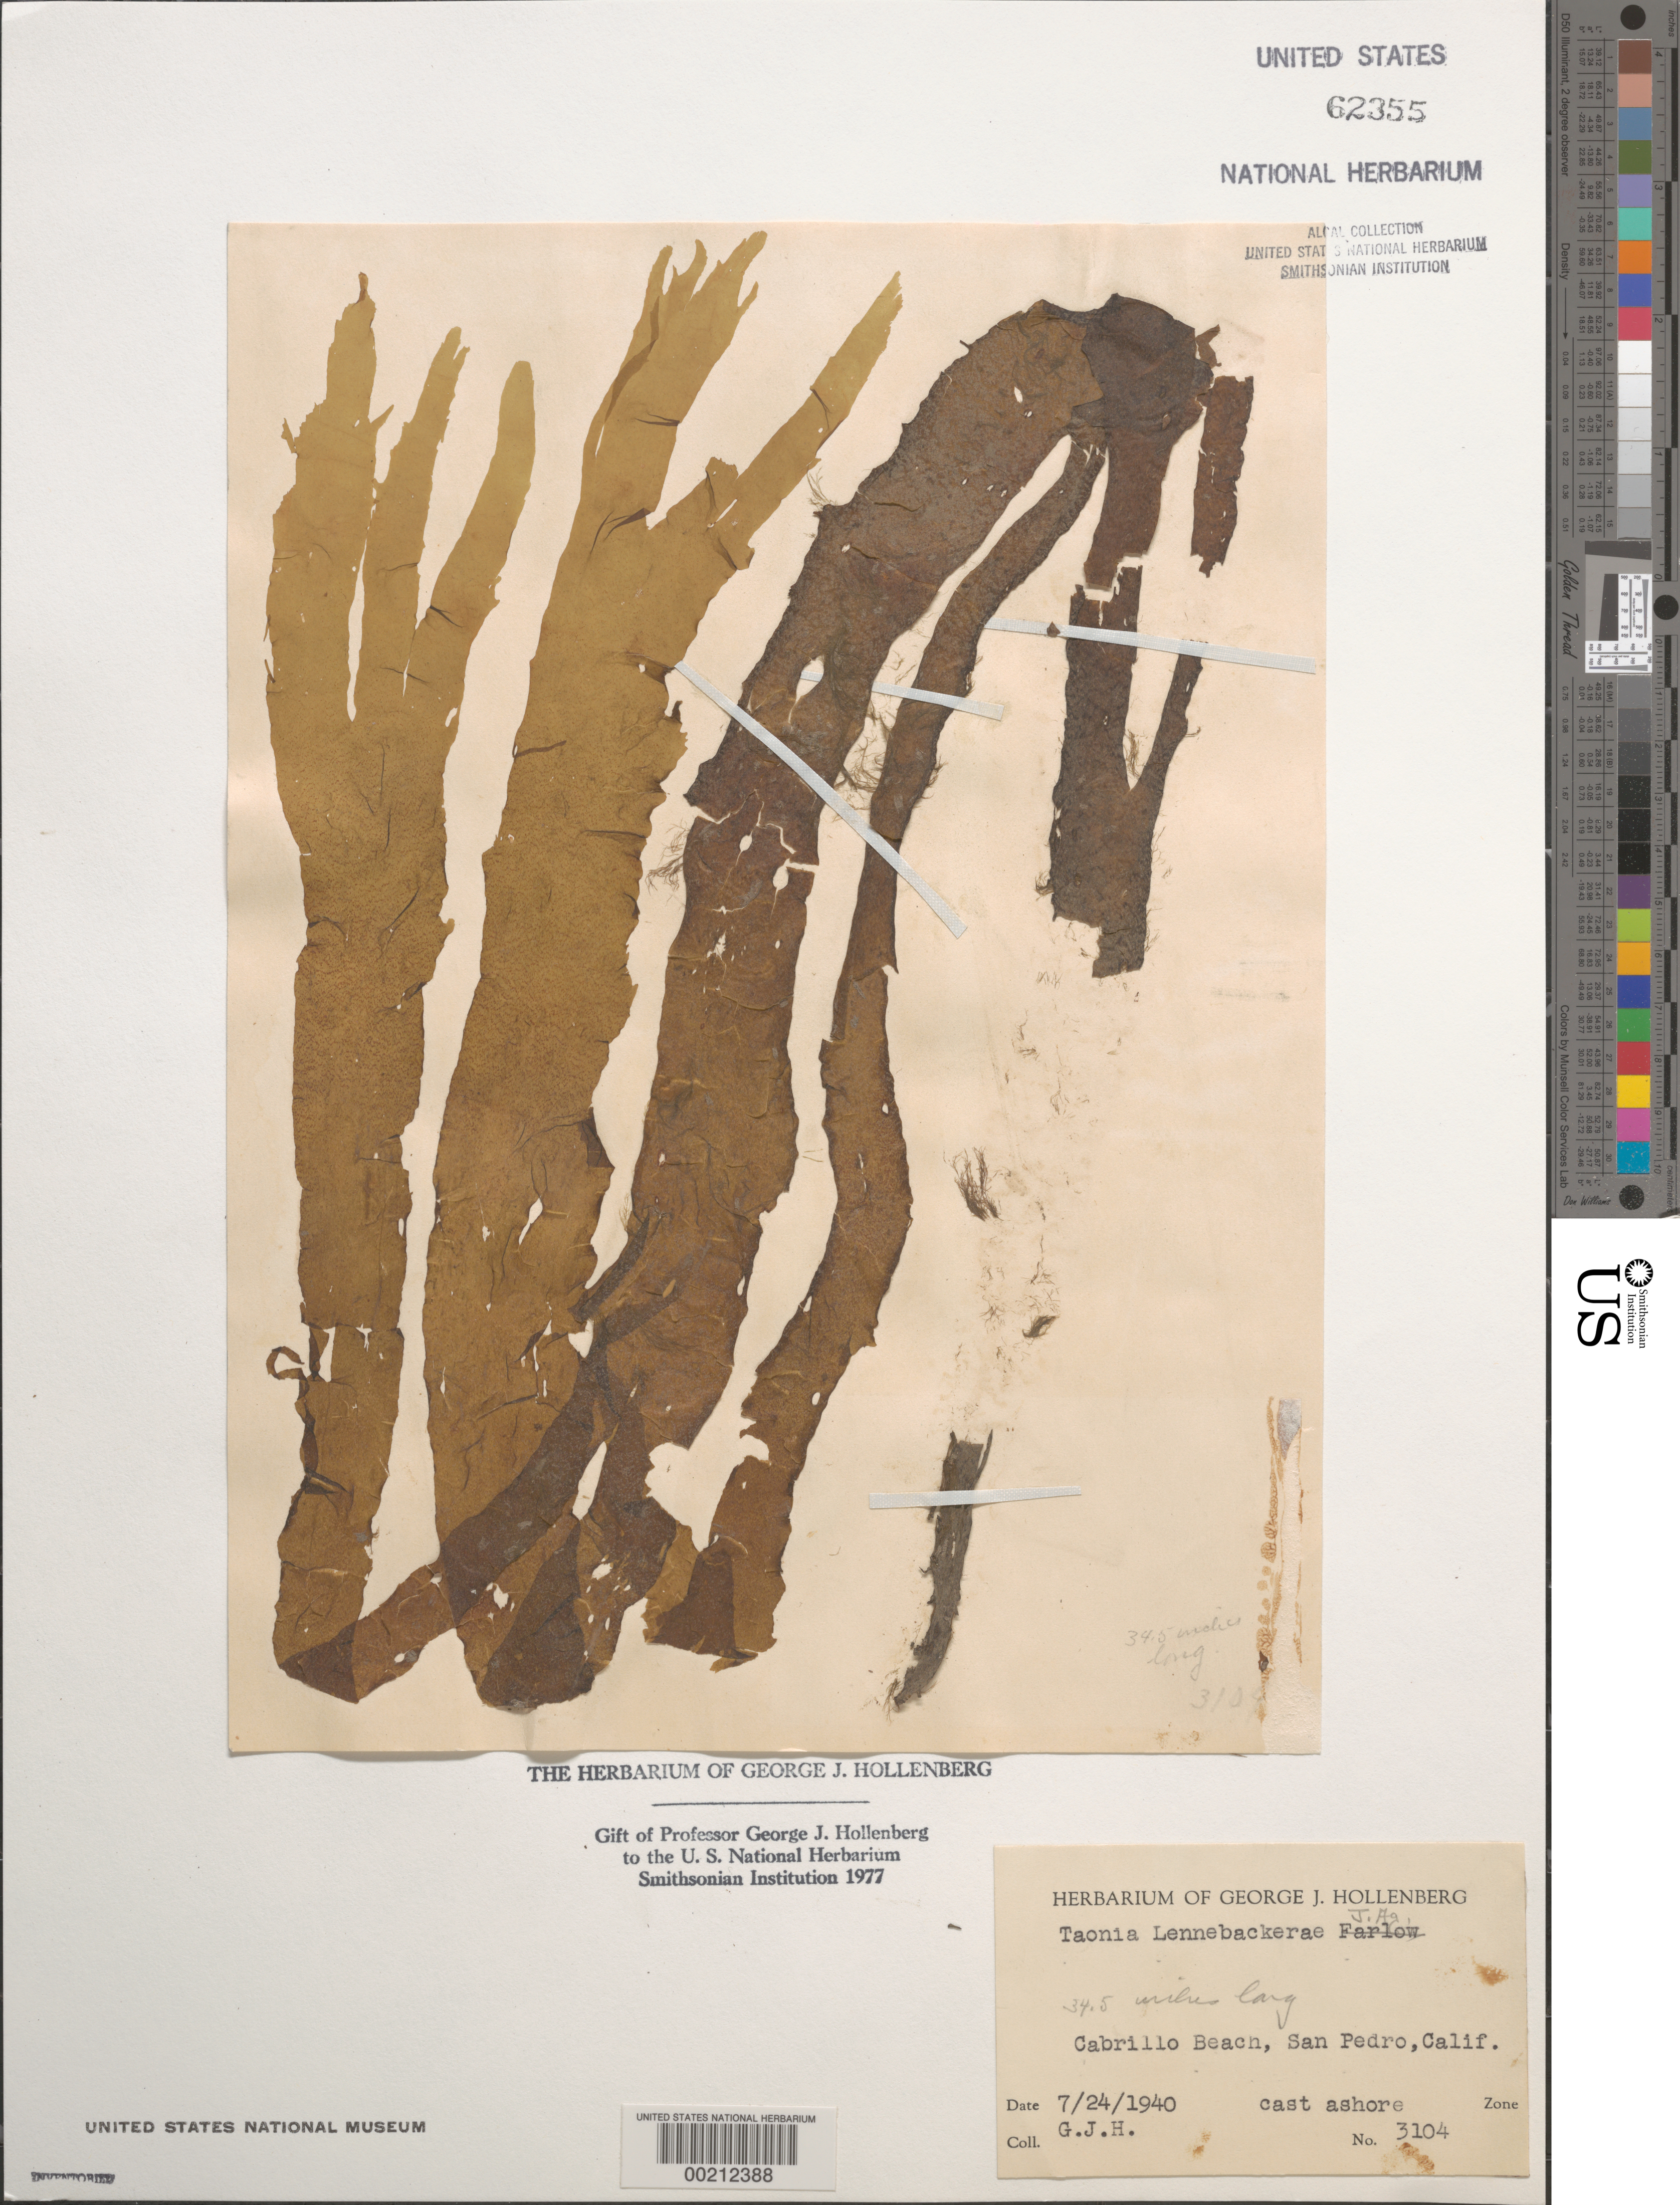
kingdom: Chromista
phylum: Ochrophyta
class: Phaeophyceae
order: Dictyotales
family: Dictyotaceae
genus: Taonia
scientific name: Taonia lennebackerae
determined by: Hollenberg, George J.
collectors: G. Hollenberg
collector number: GJH 3104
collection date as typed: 24 Jul 1940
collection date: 1940-07-24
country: United States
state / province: California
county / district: Los Angeles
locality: Cabrillo Beach, San Pedro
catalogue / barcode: US 62355